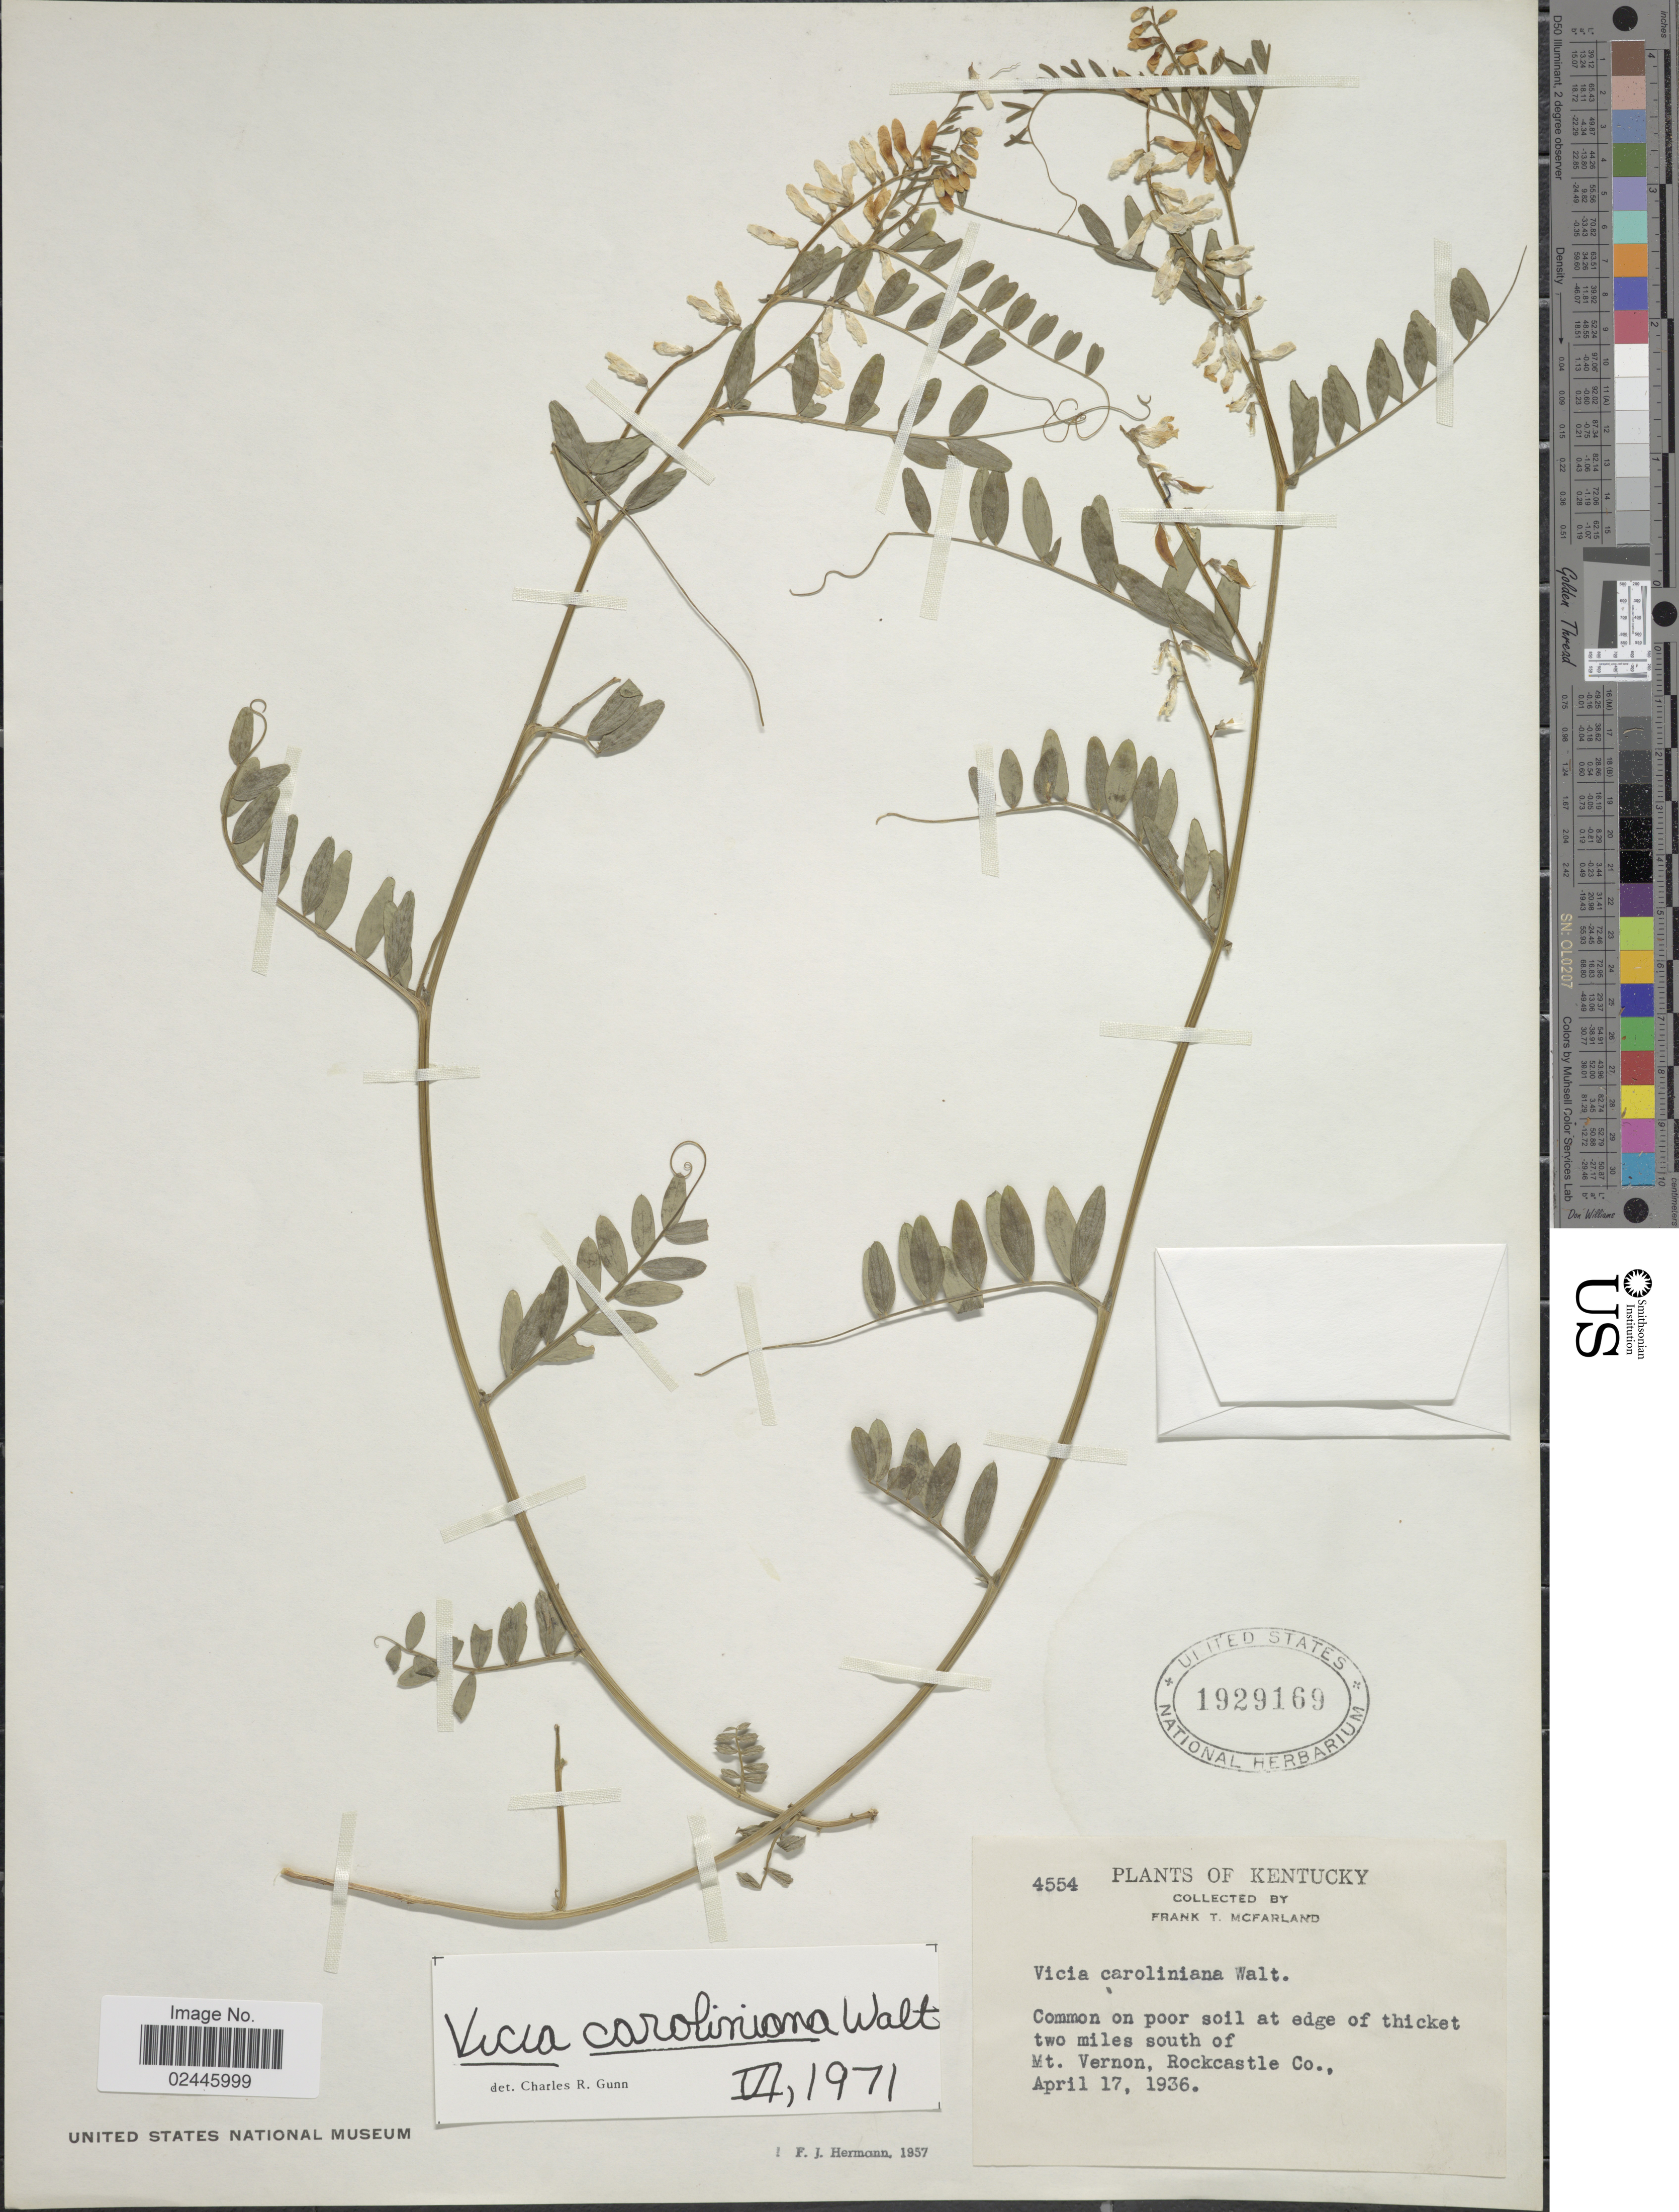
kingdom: Plantae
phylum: Tracheophyta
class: Magnoliopsida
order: Fabales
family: Fabaceae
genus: Vicia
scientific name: Vicia caroliniana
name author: Walter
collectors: F. McFarland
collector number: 4554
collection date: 1936-04-17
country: United States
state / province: Kentucky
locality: On poor soil at edge of thicket, two miles south of Mt. Vernon, Rockcastle Co.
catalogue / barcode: US 1929169